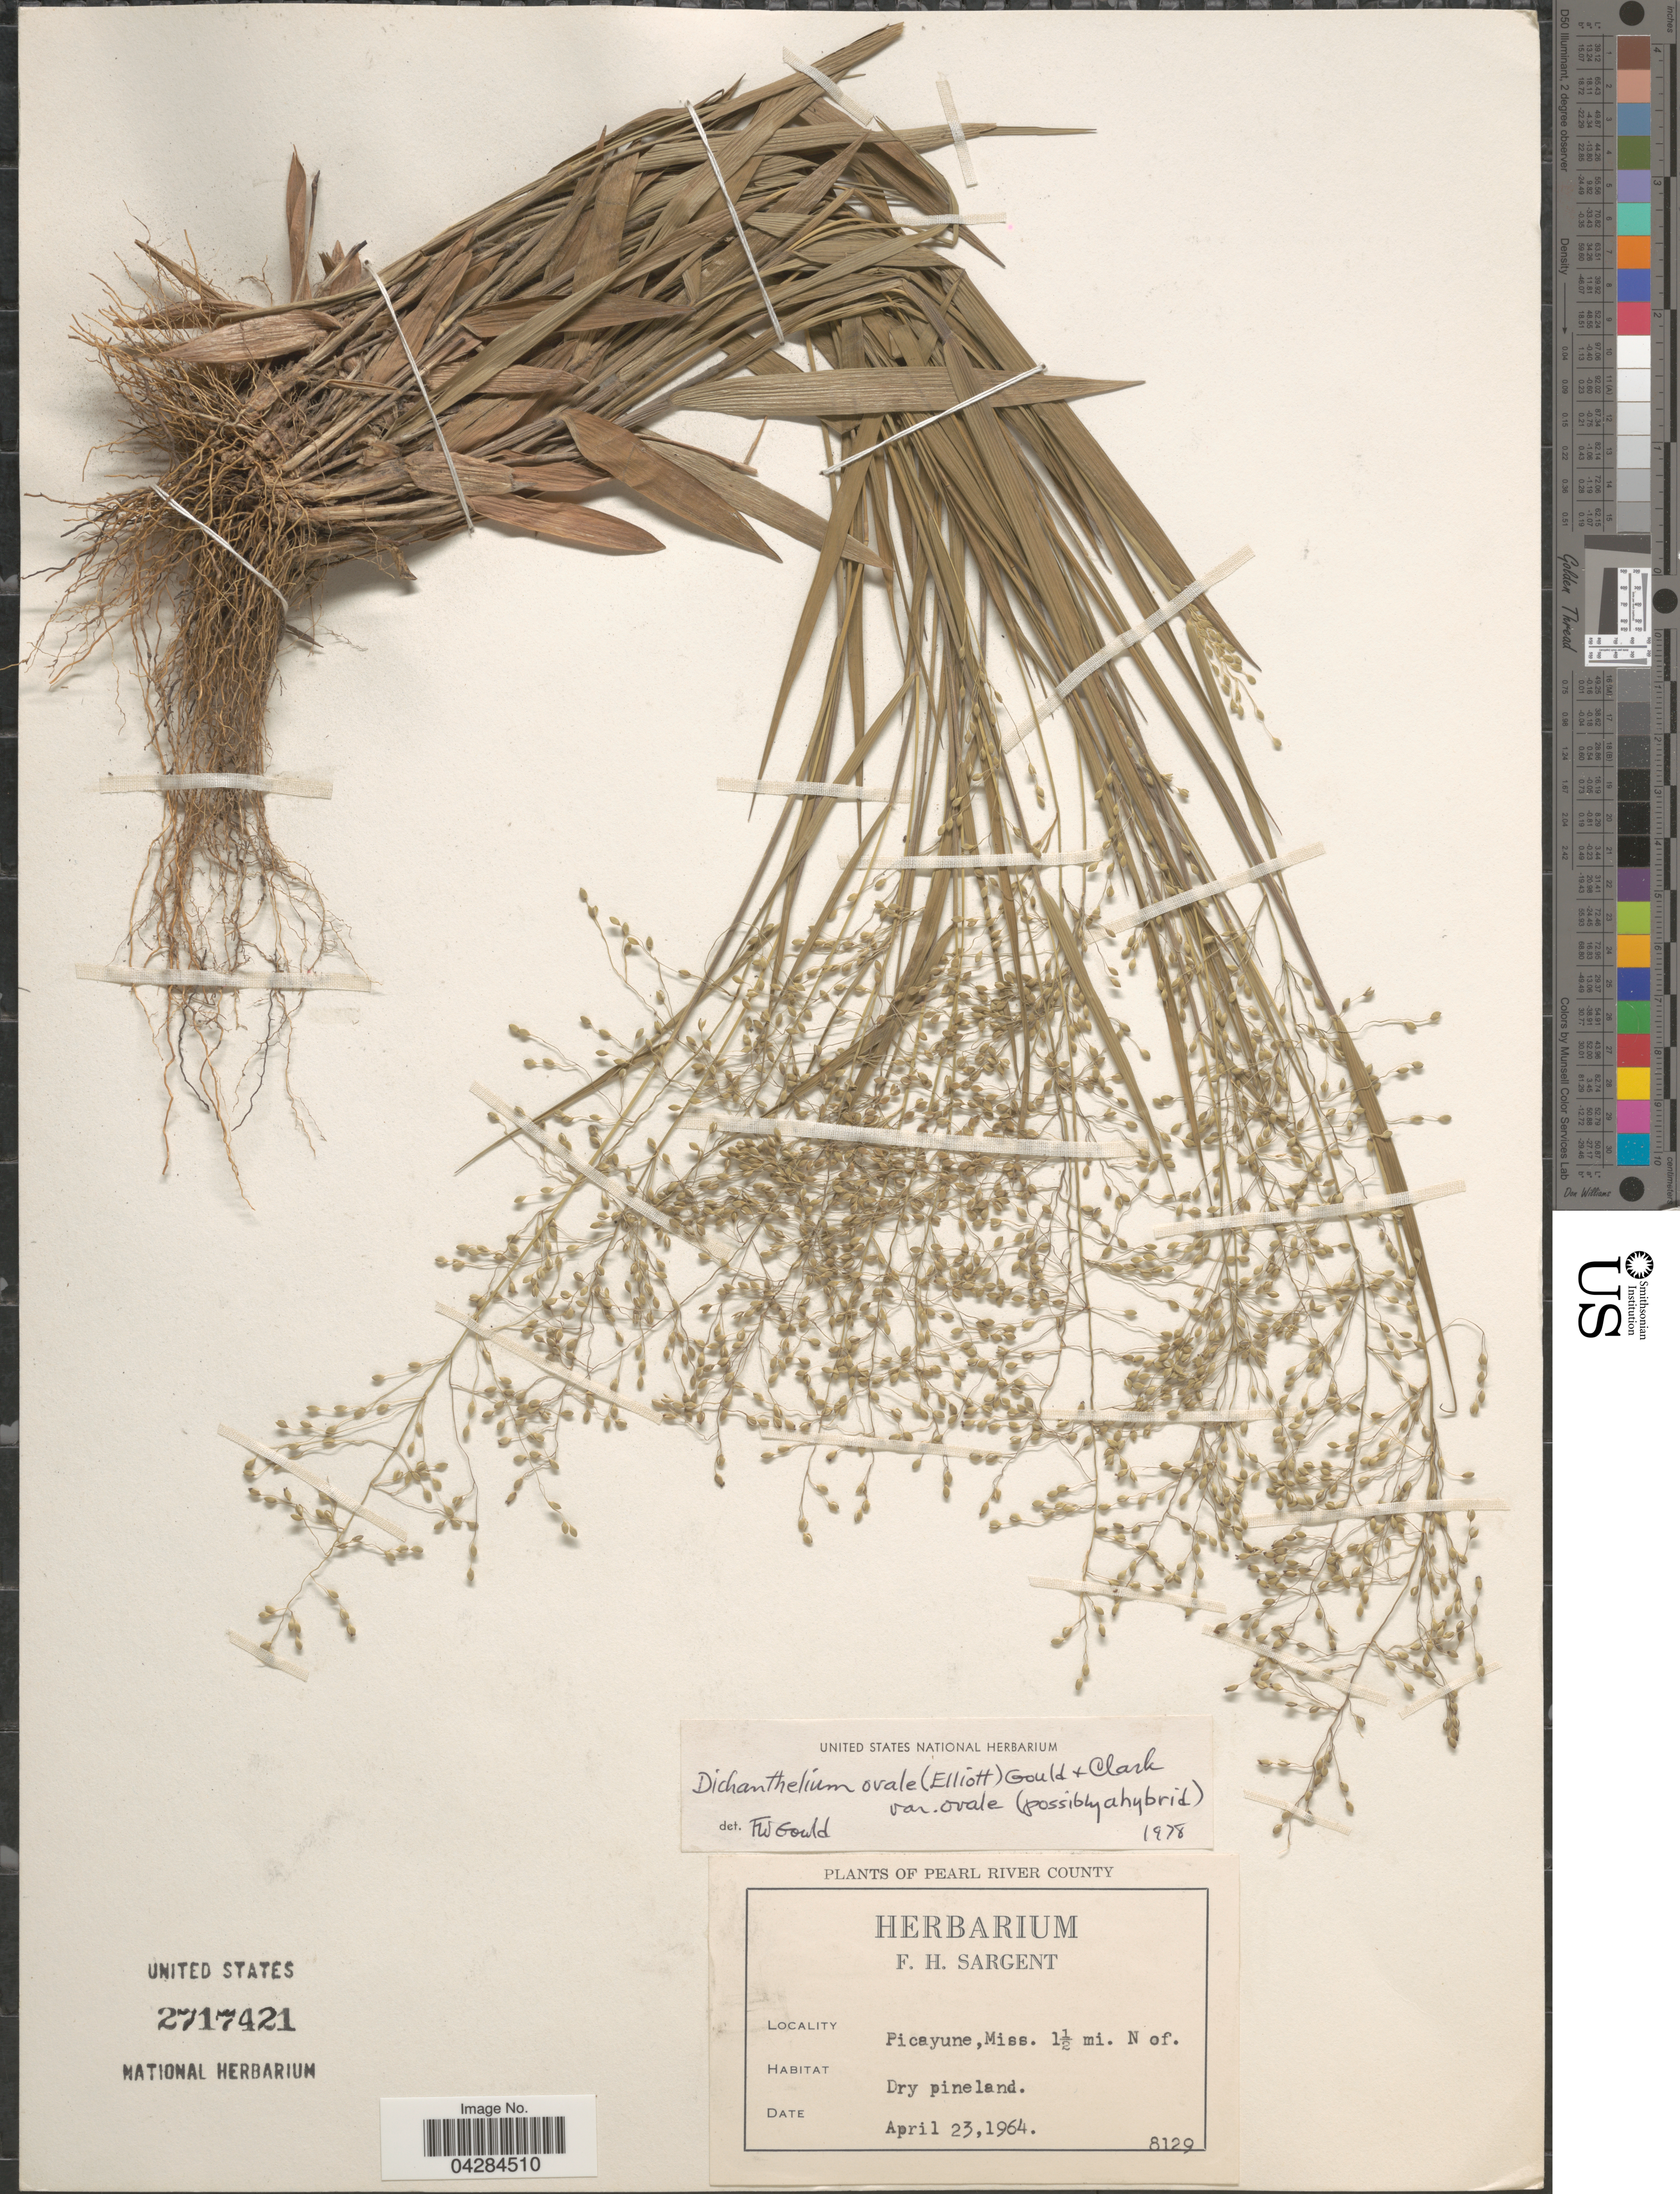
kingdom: Plantae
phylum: Tracheophyta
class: Liliopsida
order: Poales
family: Poaceae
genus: Dichanthelium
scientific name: Dichanthelium ovale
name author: (Elliott) Gould & C.A. Clark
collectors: F. H. Sargent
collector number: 8129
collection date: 1964-04-23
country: United States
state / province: Mississippi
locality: Pearl River County. Picayune, 1½ mi. N. of. Dry pineland.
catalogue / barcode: US 2717421